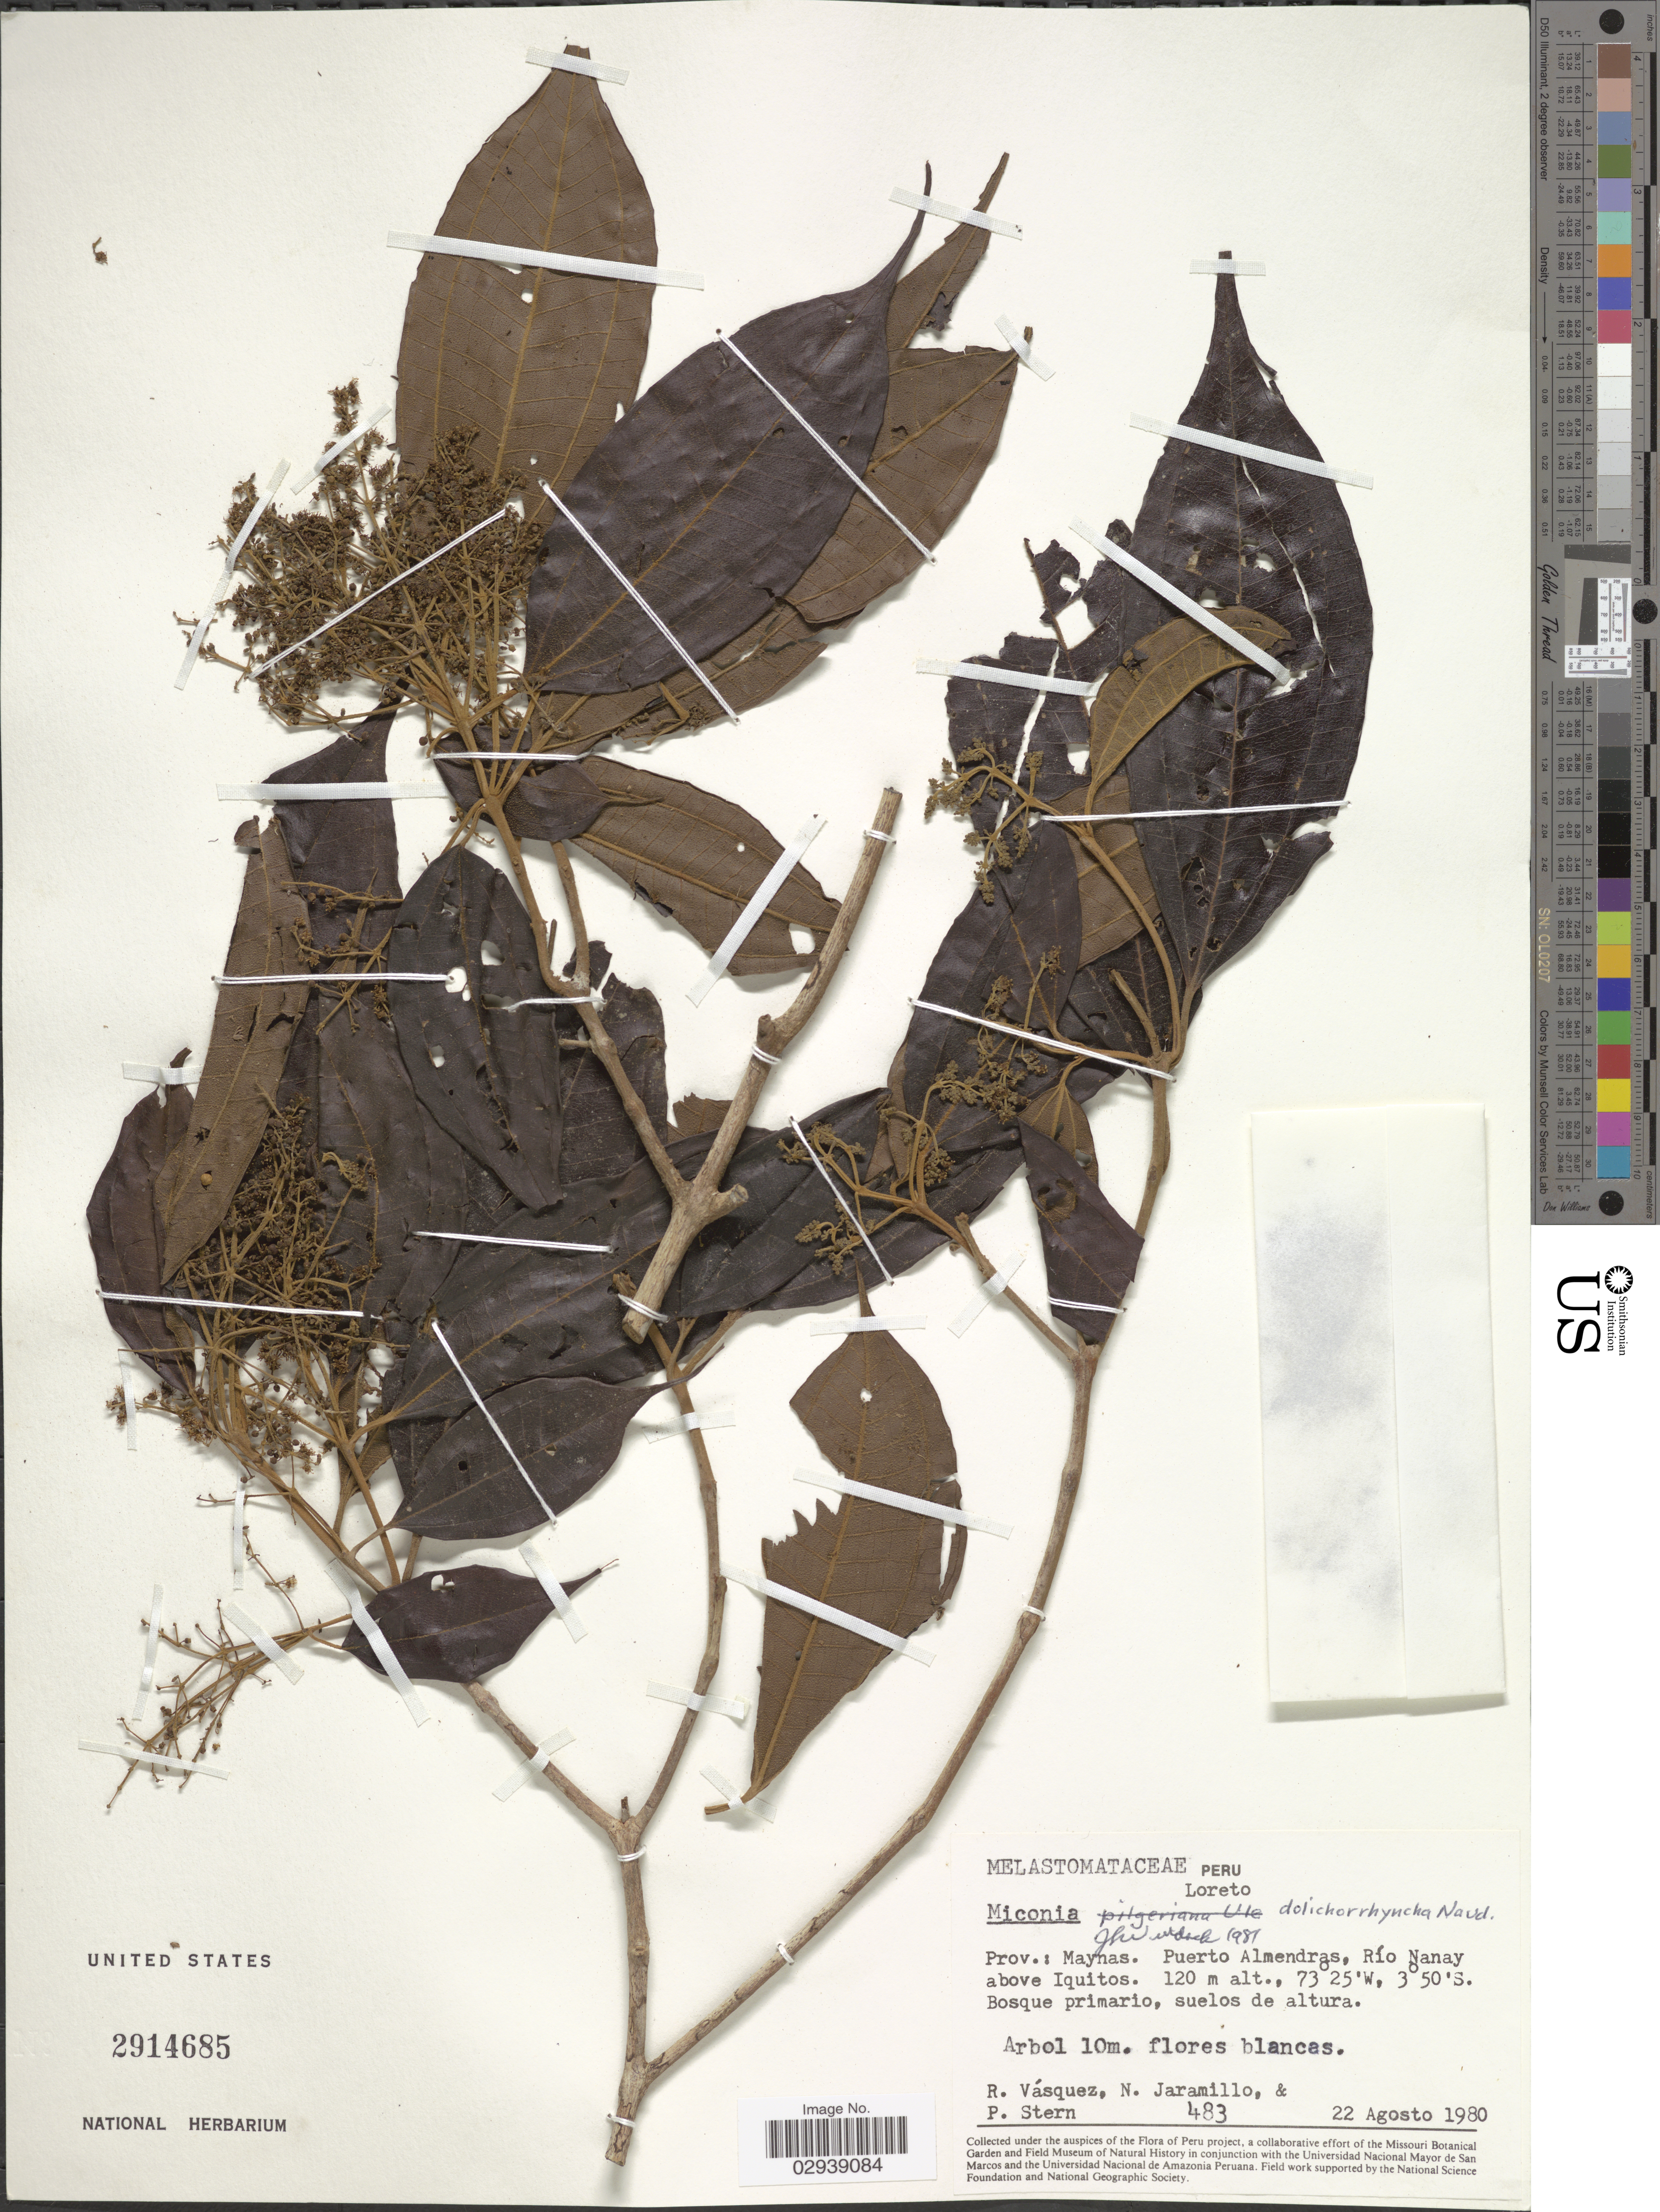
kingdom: Plantae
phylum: Tracheophyta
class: Magnoliopsida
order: Myrtales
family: Melastomataceae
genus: Miconia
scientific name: Miconia dolichorrhyncha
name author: Naudin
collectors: R. Vásquez, N. Jaramillo & P. Stern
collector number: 483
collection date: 1980-08-22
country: Peru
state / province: Loreto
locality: Prov.: Maynas. Puerto Almendras, Río Nanay above Iquitos.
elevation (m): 120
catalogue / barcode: US 2914685